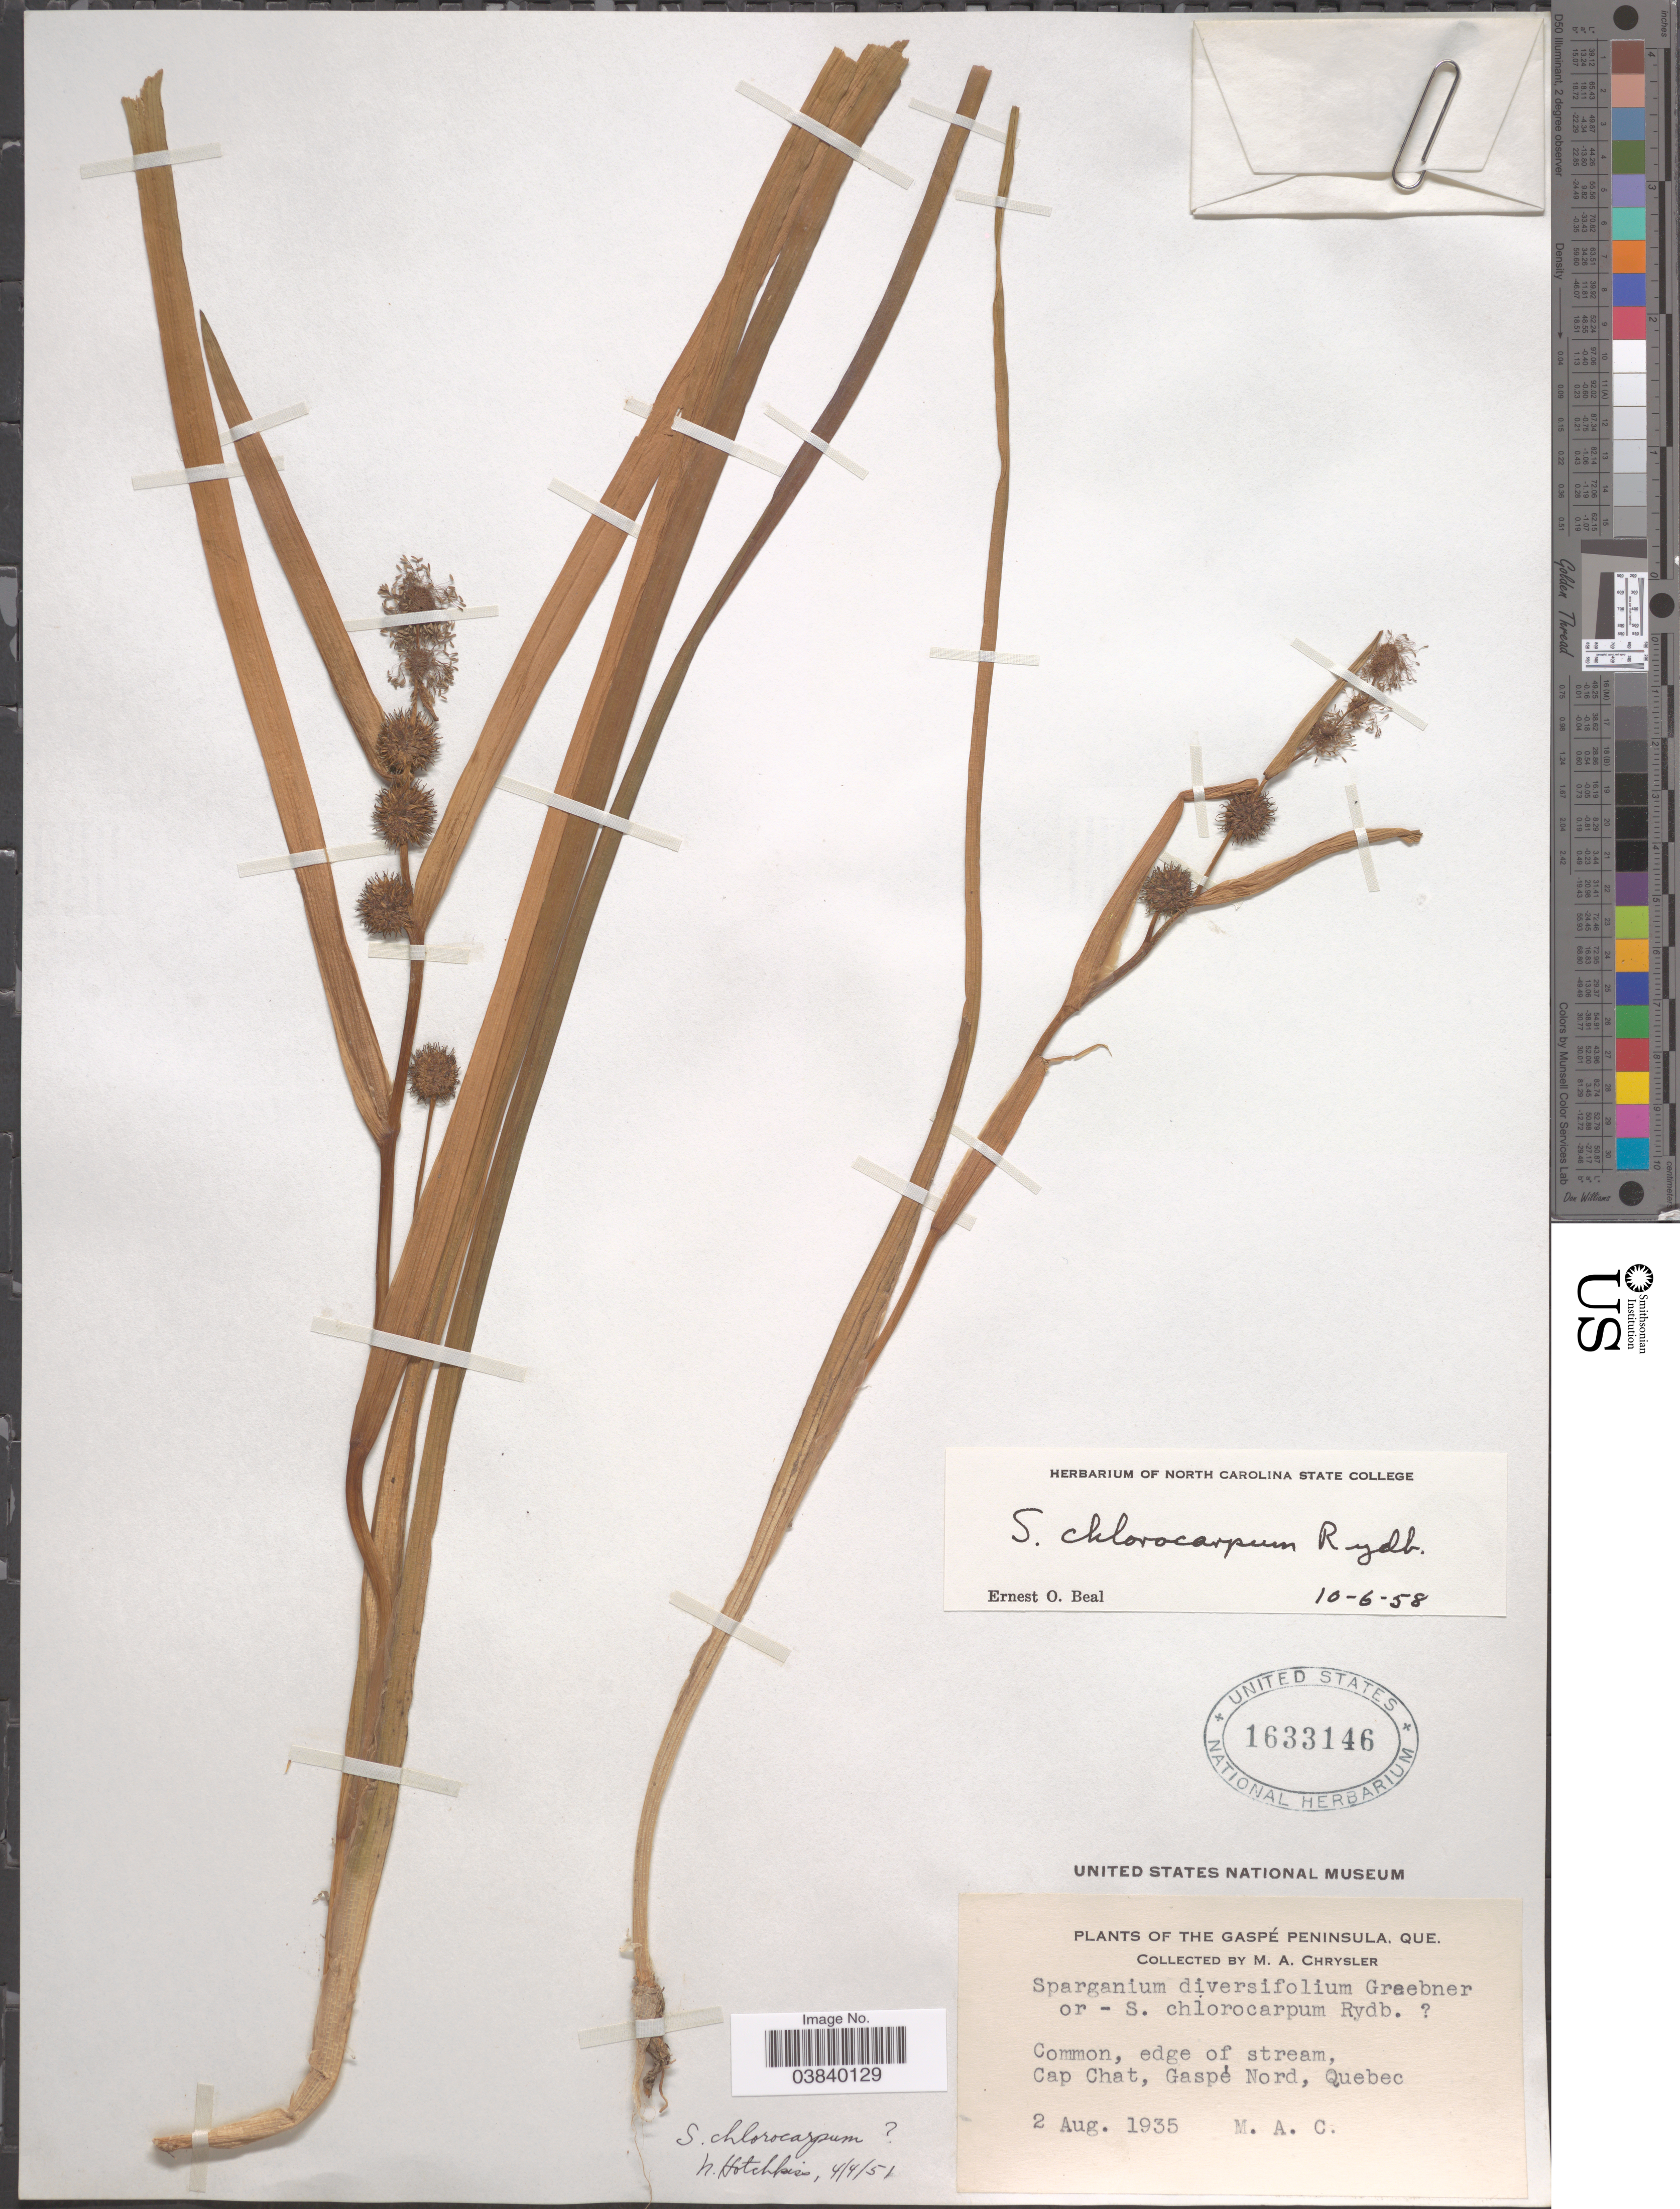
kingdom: Plantae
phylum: Tracheophyta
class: Liliopsida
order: Poales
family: Typhaceae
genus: Sparganium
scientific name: Sparganium chlorocarpum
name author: Rydb.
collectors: M. Chrysler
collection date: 1935-08-02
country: Canada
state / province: Quebec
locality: Gaspé Peninsula. Cap Chat, Gaspé Nord.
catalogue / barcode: US 1633146